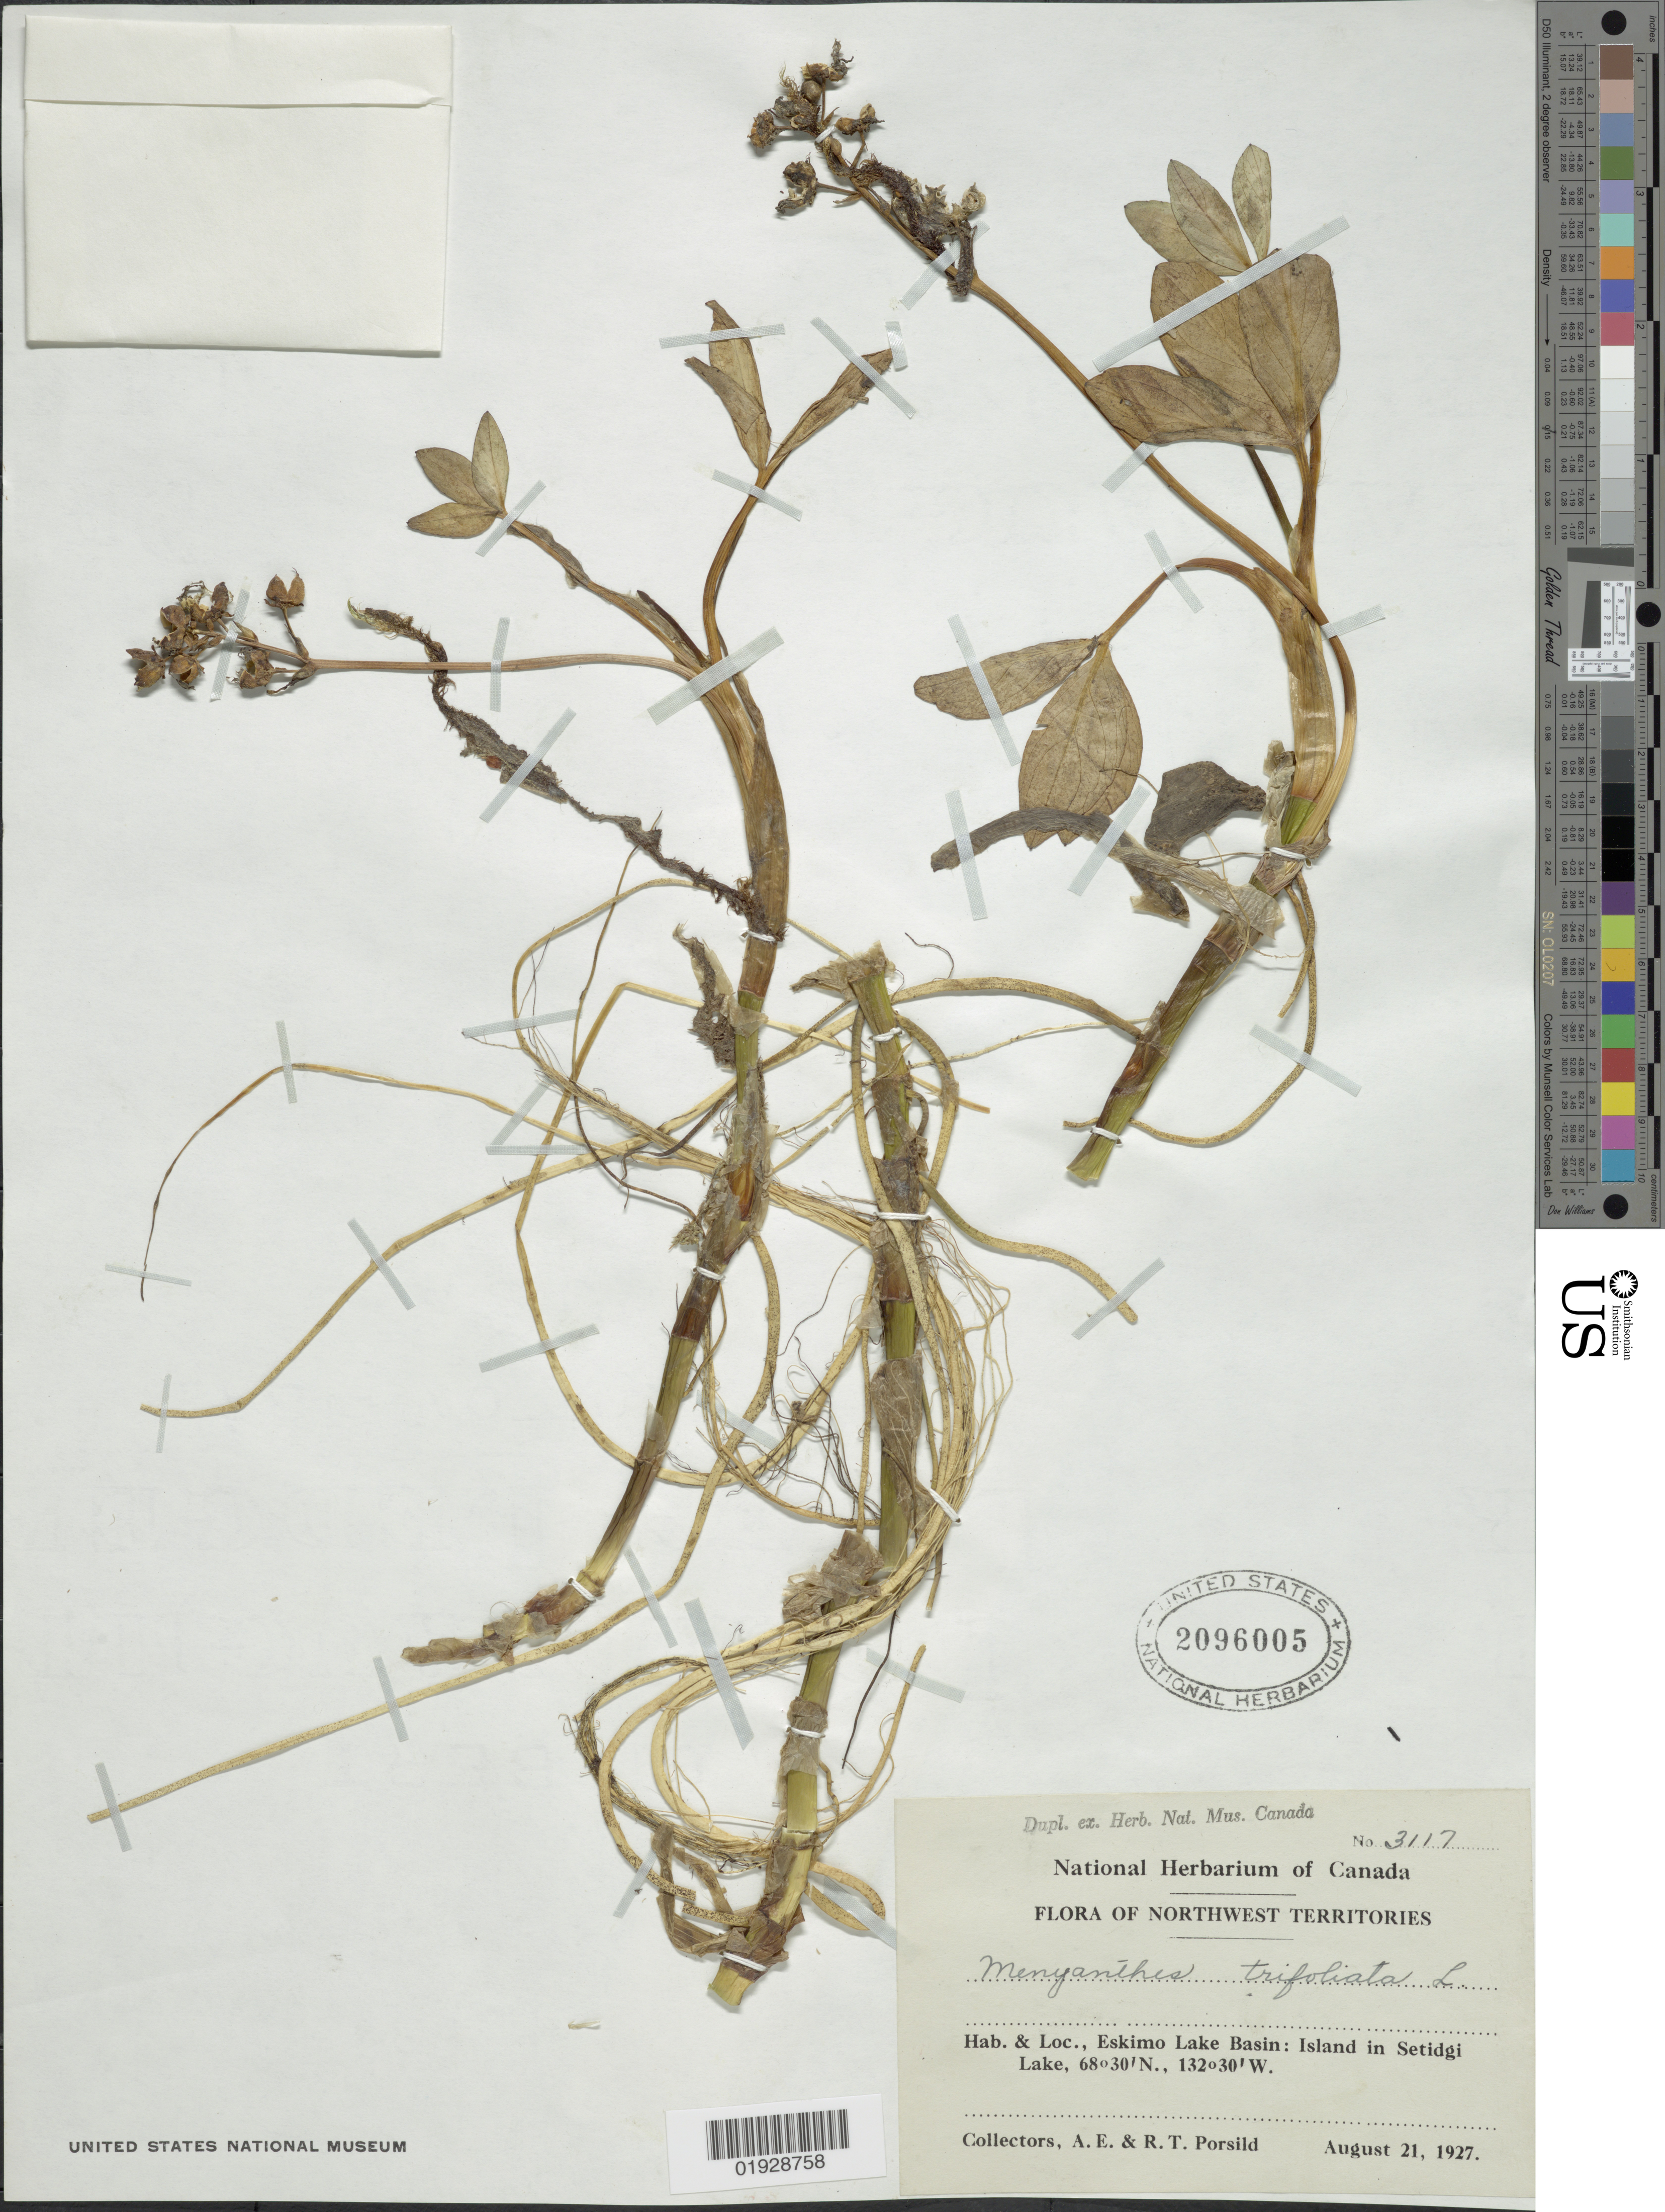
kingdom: Plantae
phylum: Tracheophyta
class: Magnoliopsida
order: Asterales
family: Menyanthaceae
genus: Menyanthes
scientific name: Menyanthes trifoliata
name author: L.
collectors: A. E. Porsild & R. T. Porsild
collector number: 3117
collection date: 1927-08-21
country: Canada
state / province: Northwest Territories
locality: Eskimo Lake Basin: Island in Setidgi Lake.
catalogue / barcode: US 2096005